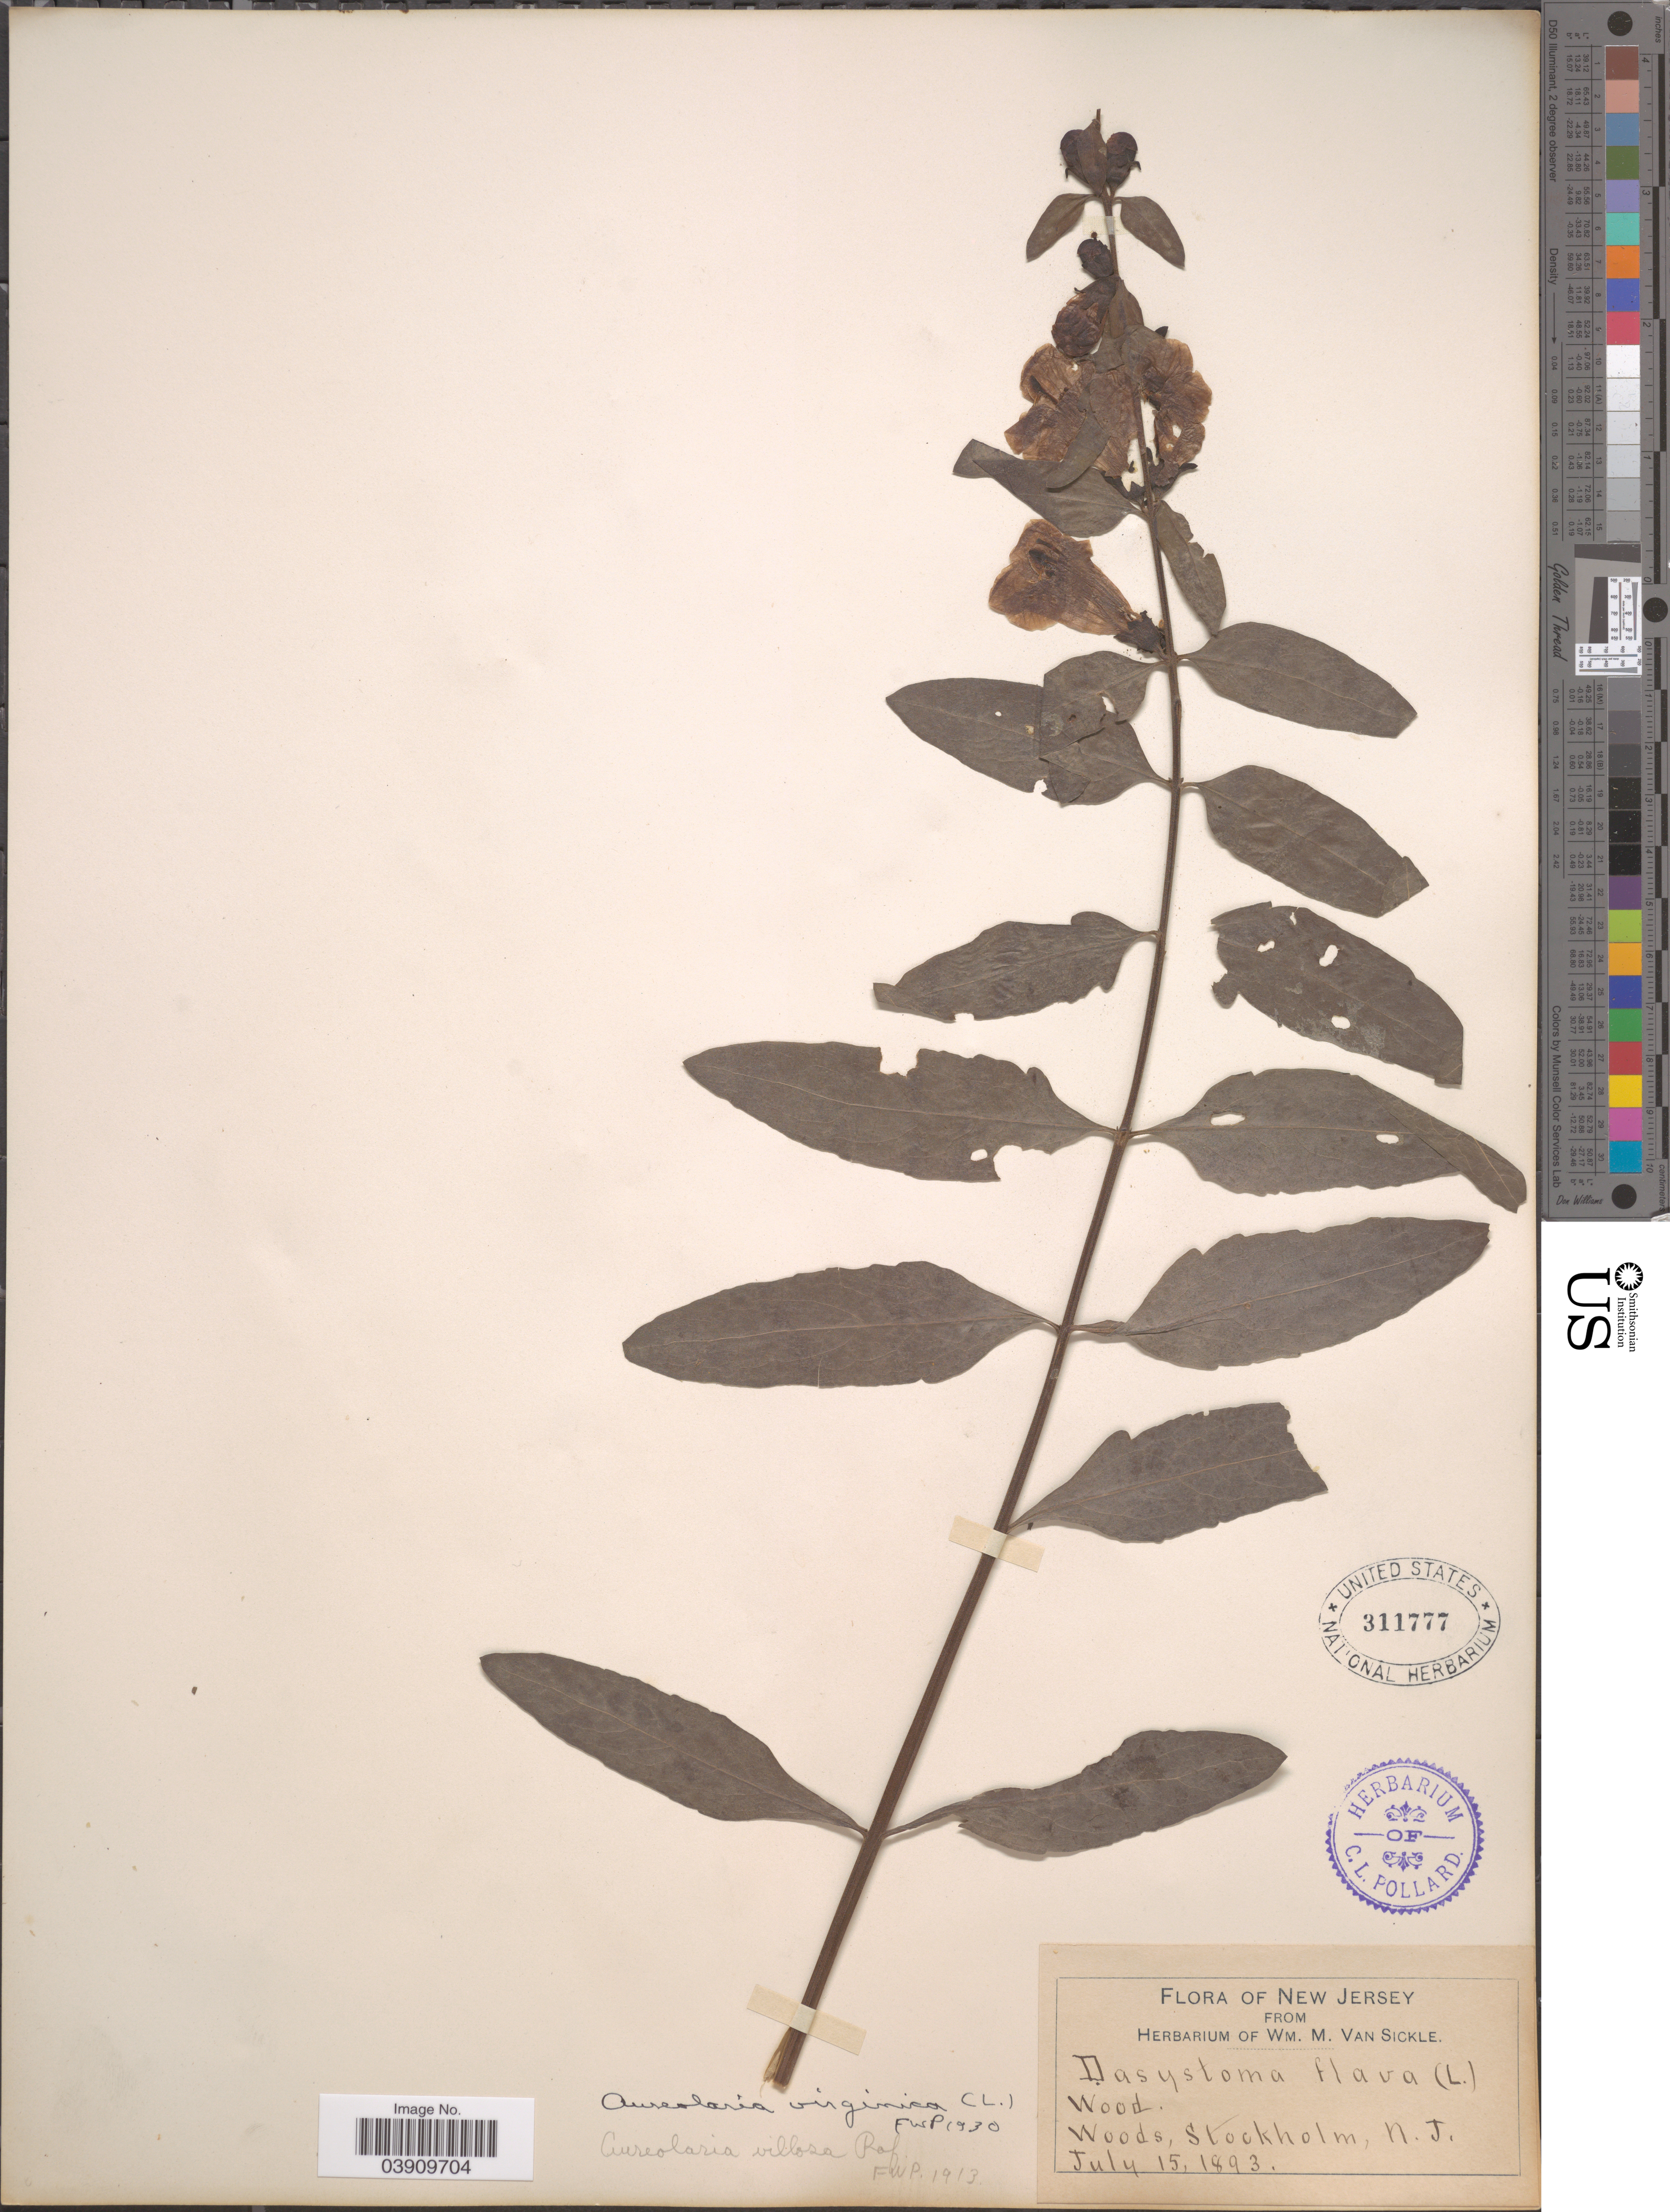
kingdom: Plantae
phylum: Tracheophyta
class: Magnoliopsida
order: Lamiales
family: Orobanchaceae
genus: Aureolaria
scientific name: Aureolaria virginica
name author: (L.) Pennell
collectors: ex herb. Wm. M. Van Sickle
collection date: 1893-07-15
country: United States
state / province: New Jersey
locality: Stockholm.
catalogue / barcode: US 311777